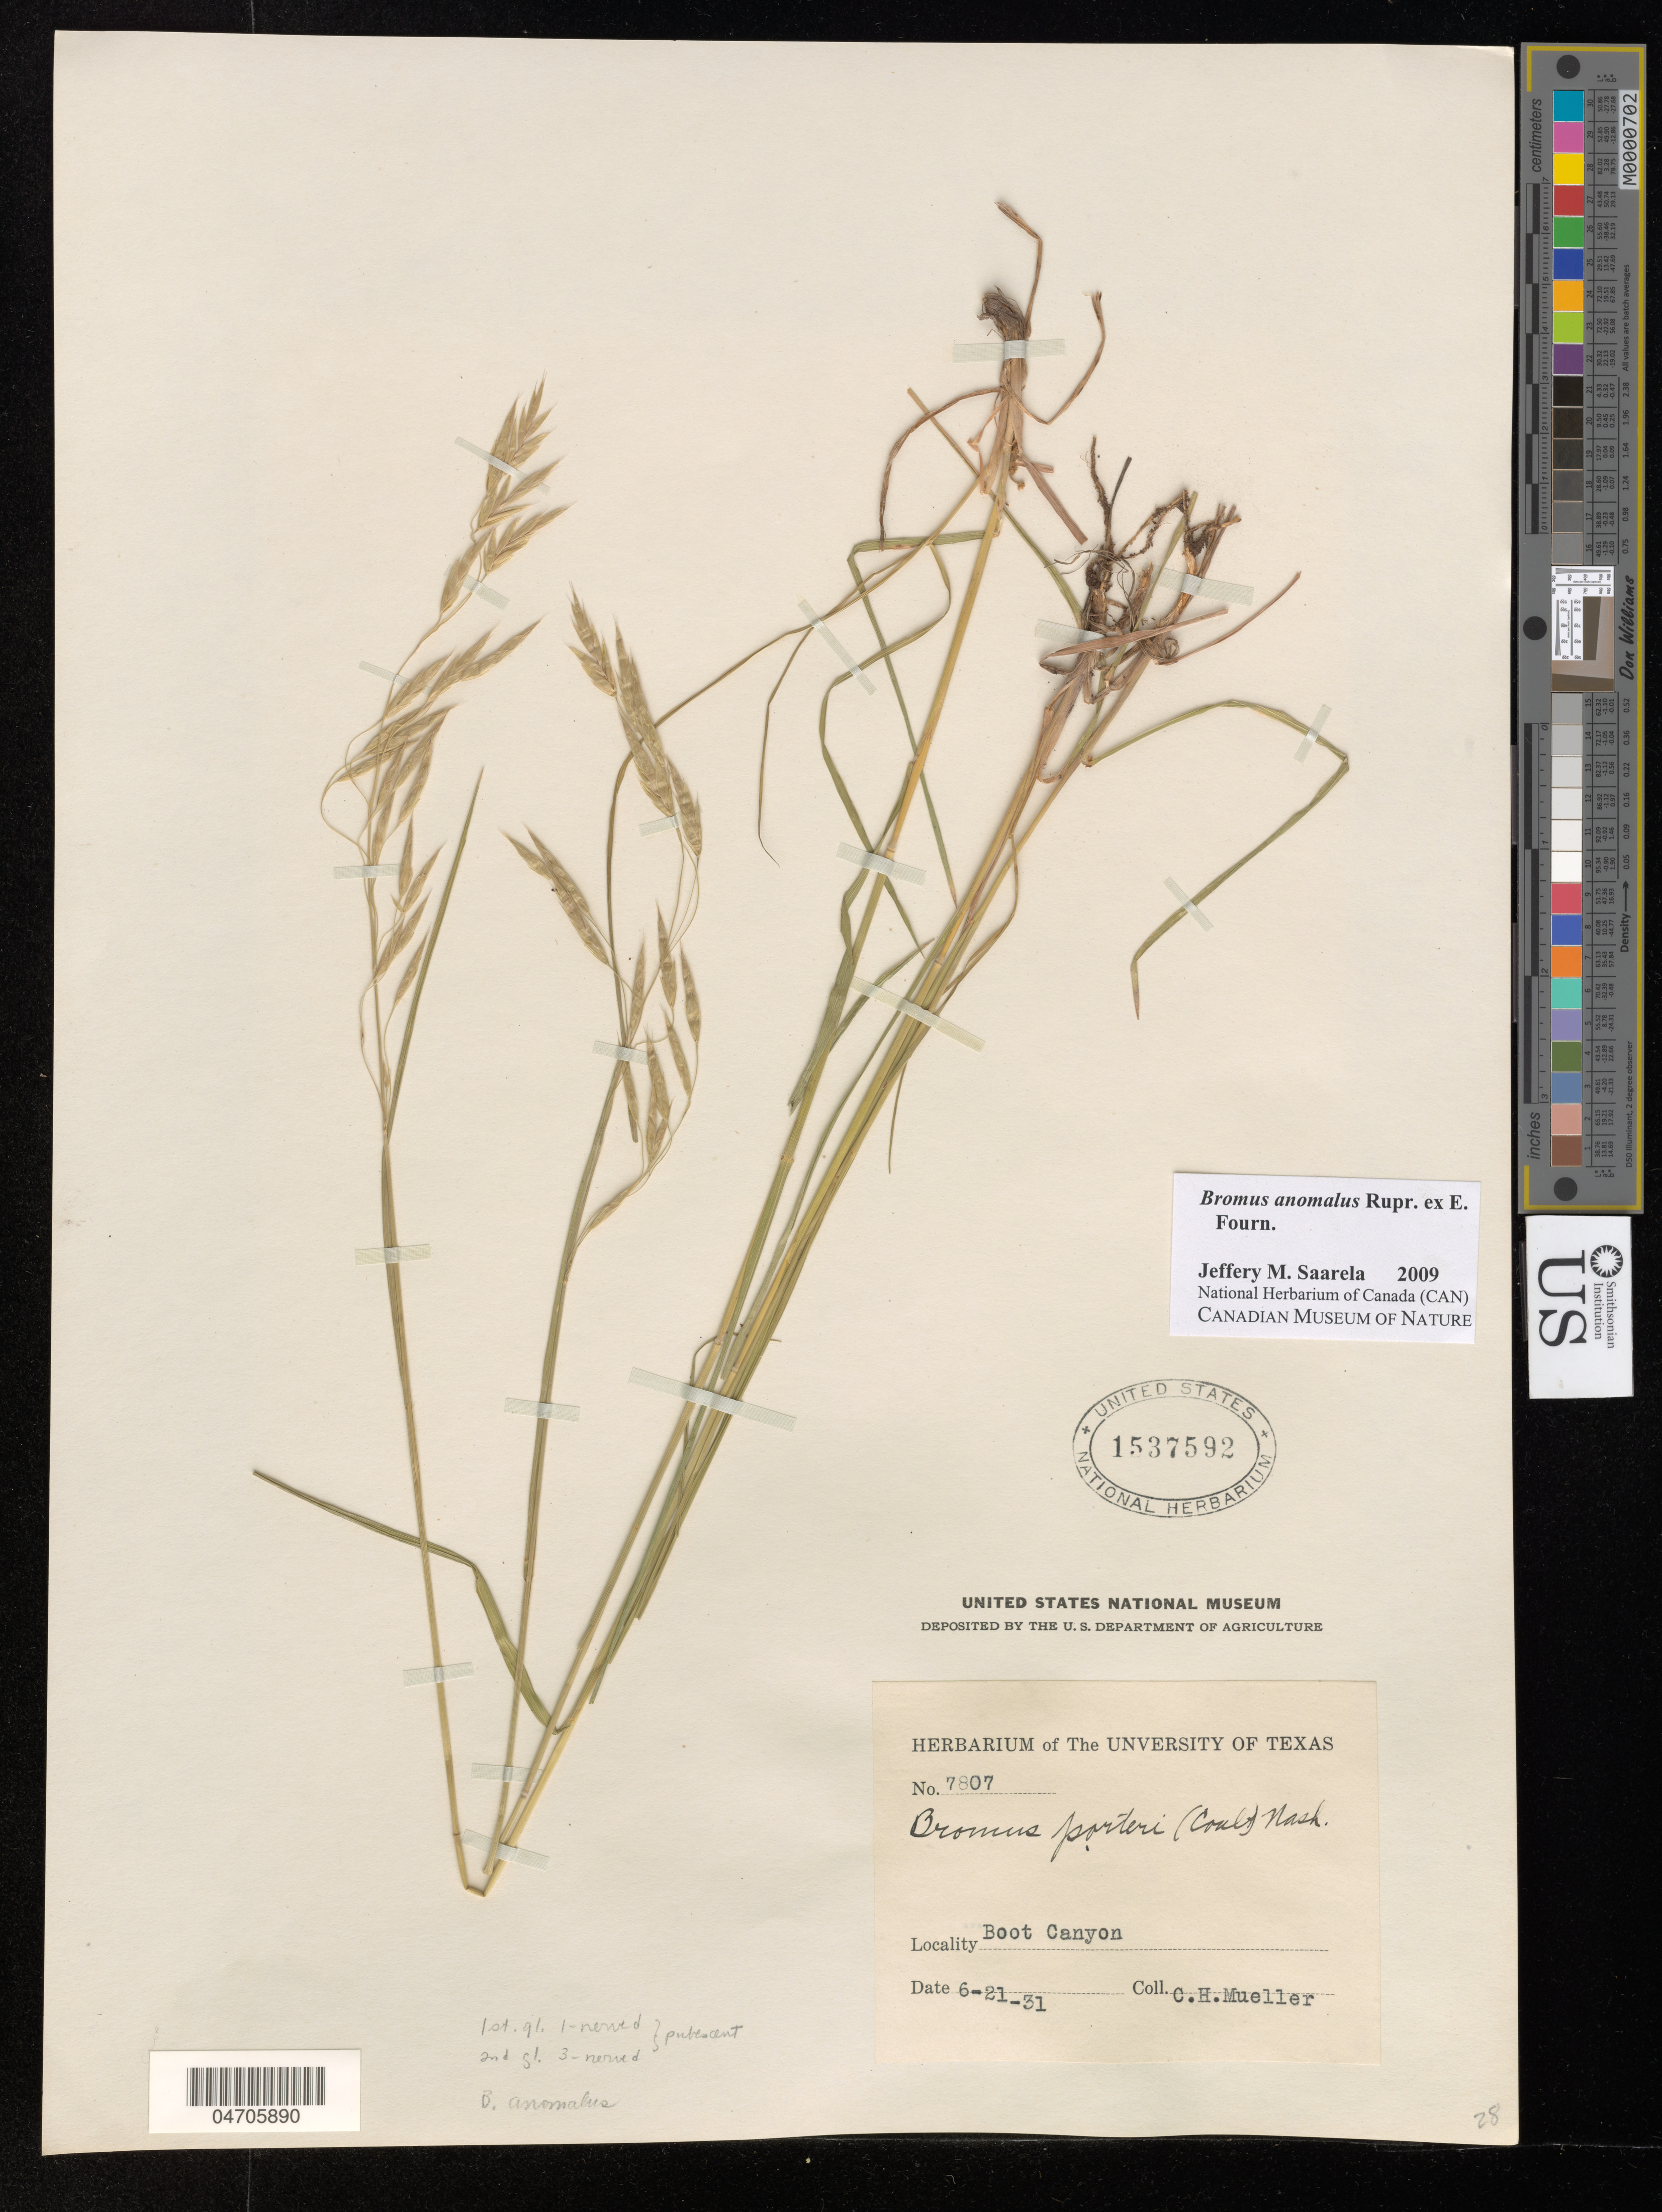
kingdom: Plantae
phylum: Tracheophyta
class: Liliopsida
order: Poales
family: Poaceae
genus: Bromus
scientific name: Bromus anomalus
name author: Rupr. ex E. Fourn.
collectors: C. H. Mueller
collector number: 7807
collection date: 1931-06-21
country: United States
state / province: Texas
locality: Boot Canyon.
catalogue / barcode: US 1537592